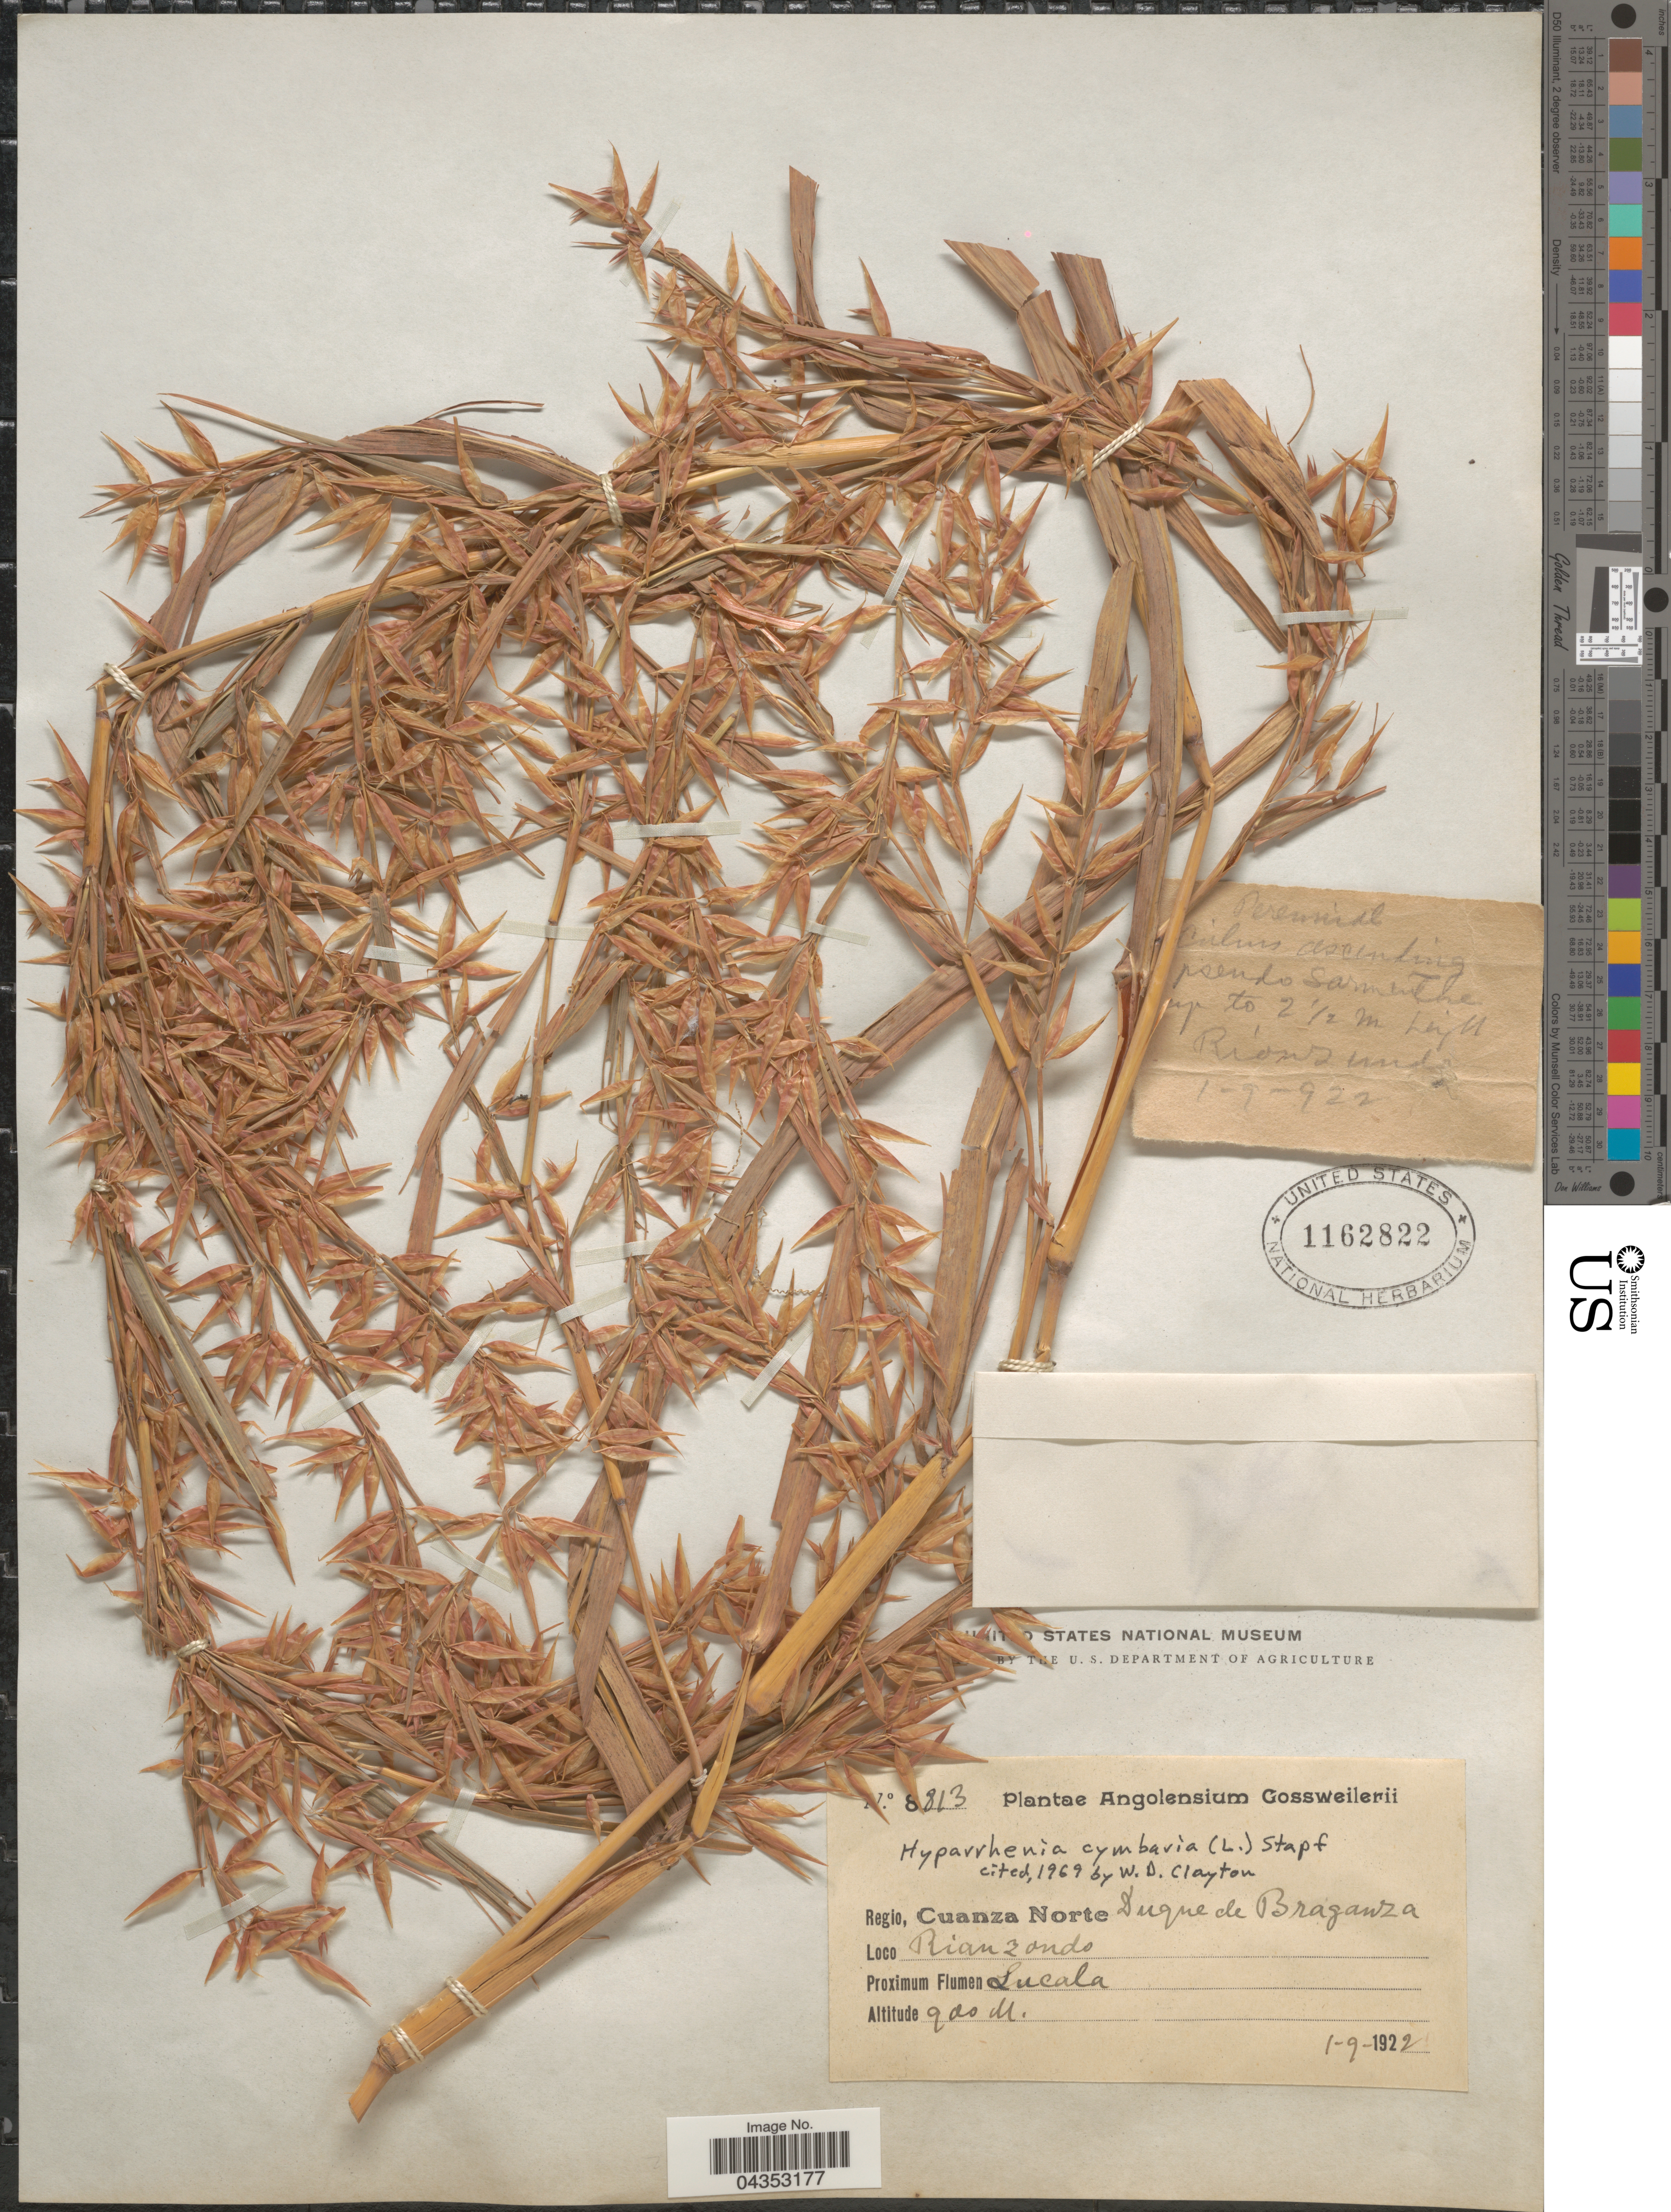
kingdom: Plantae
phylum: Tracheophyta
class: Liliopsida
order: Poales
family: Poaceae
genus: Hyparrhenia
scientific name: Hyparrhenia cymbaria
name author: (L.) Stapf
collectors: -. Gossweiler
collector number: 8813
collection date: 1922-09-01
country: Angola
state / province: Cuanza Norte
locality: Regio, Cuanza Norte. Duque de Braganza. Rianzondo. Proximum Flumen Lucala.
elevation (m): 900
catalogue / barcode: US 1162822